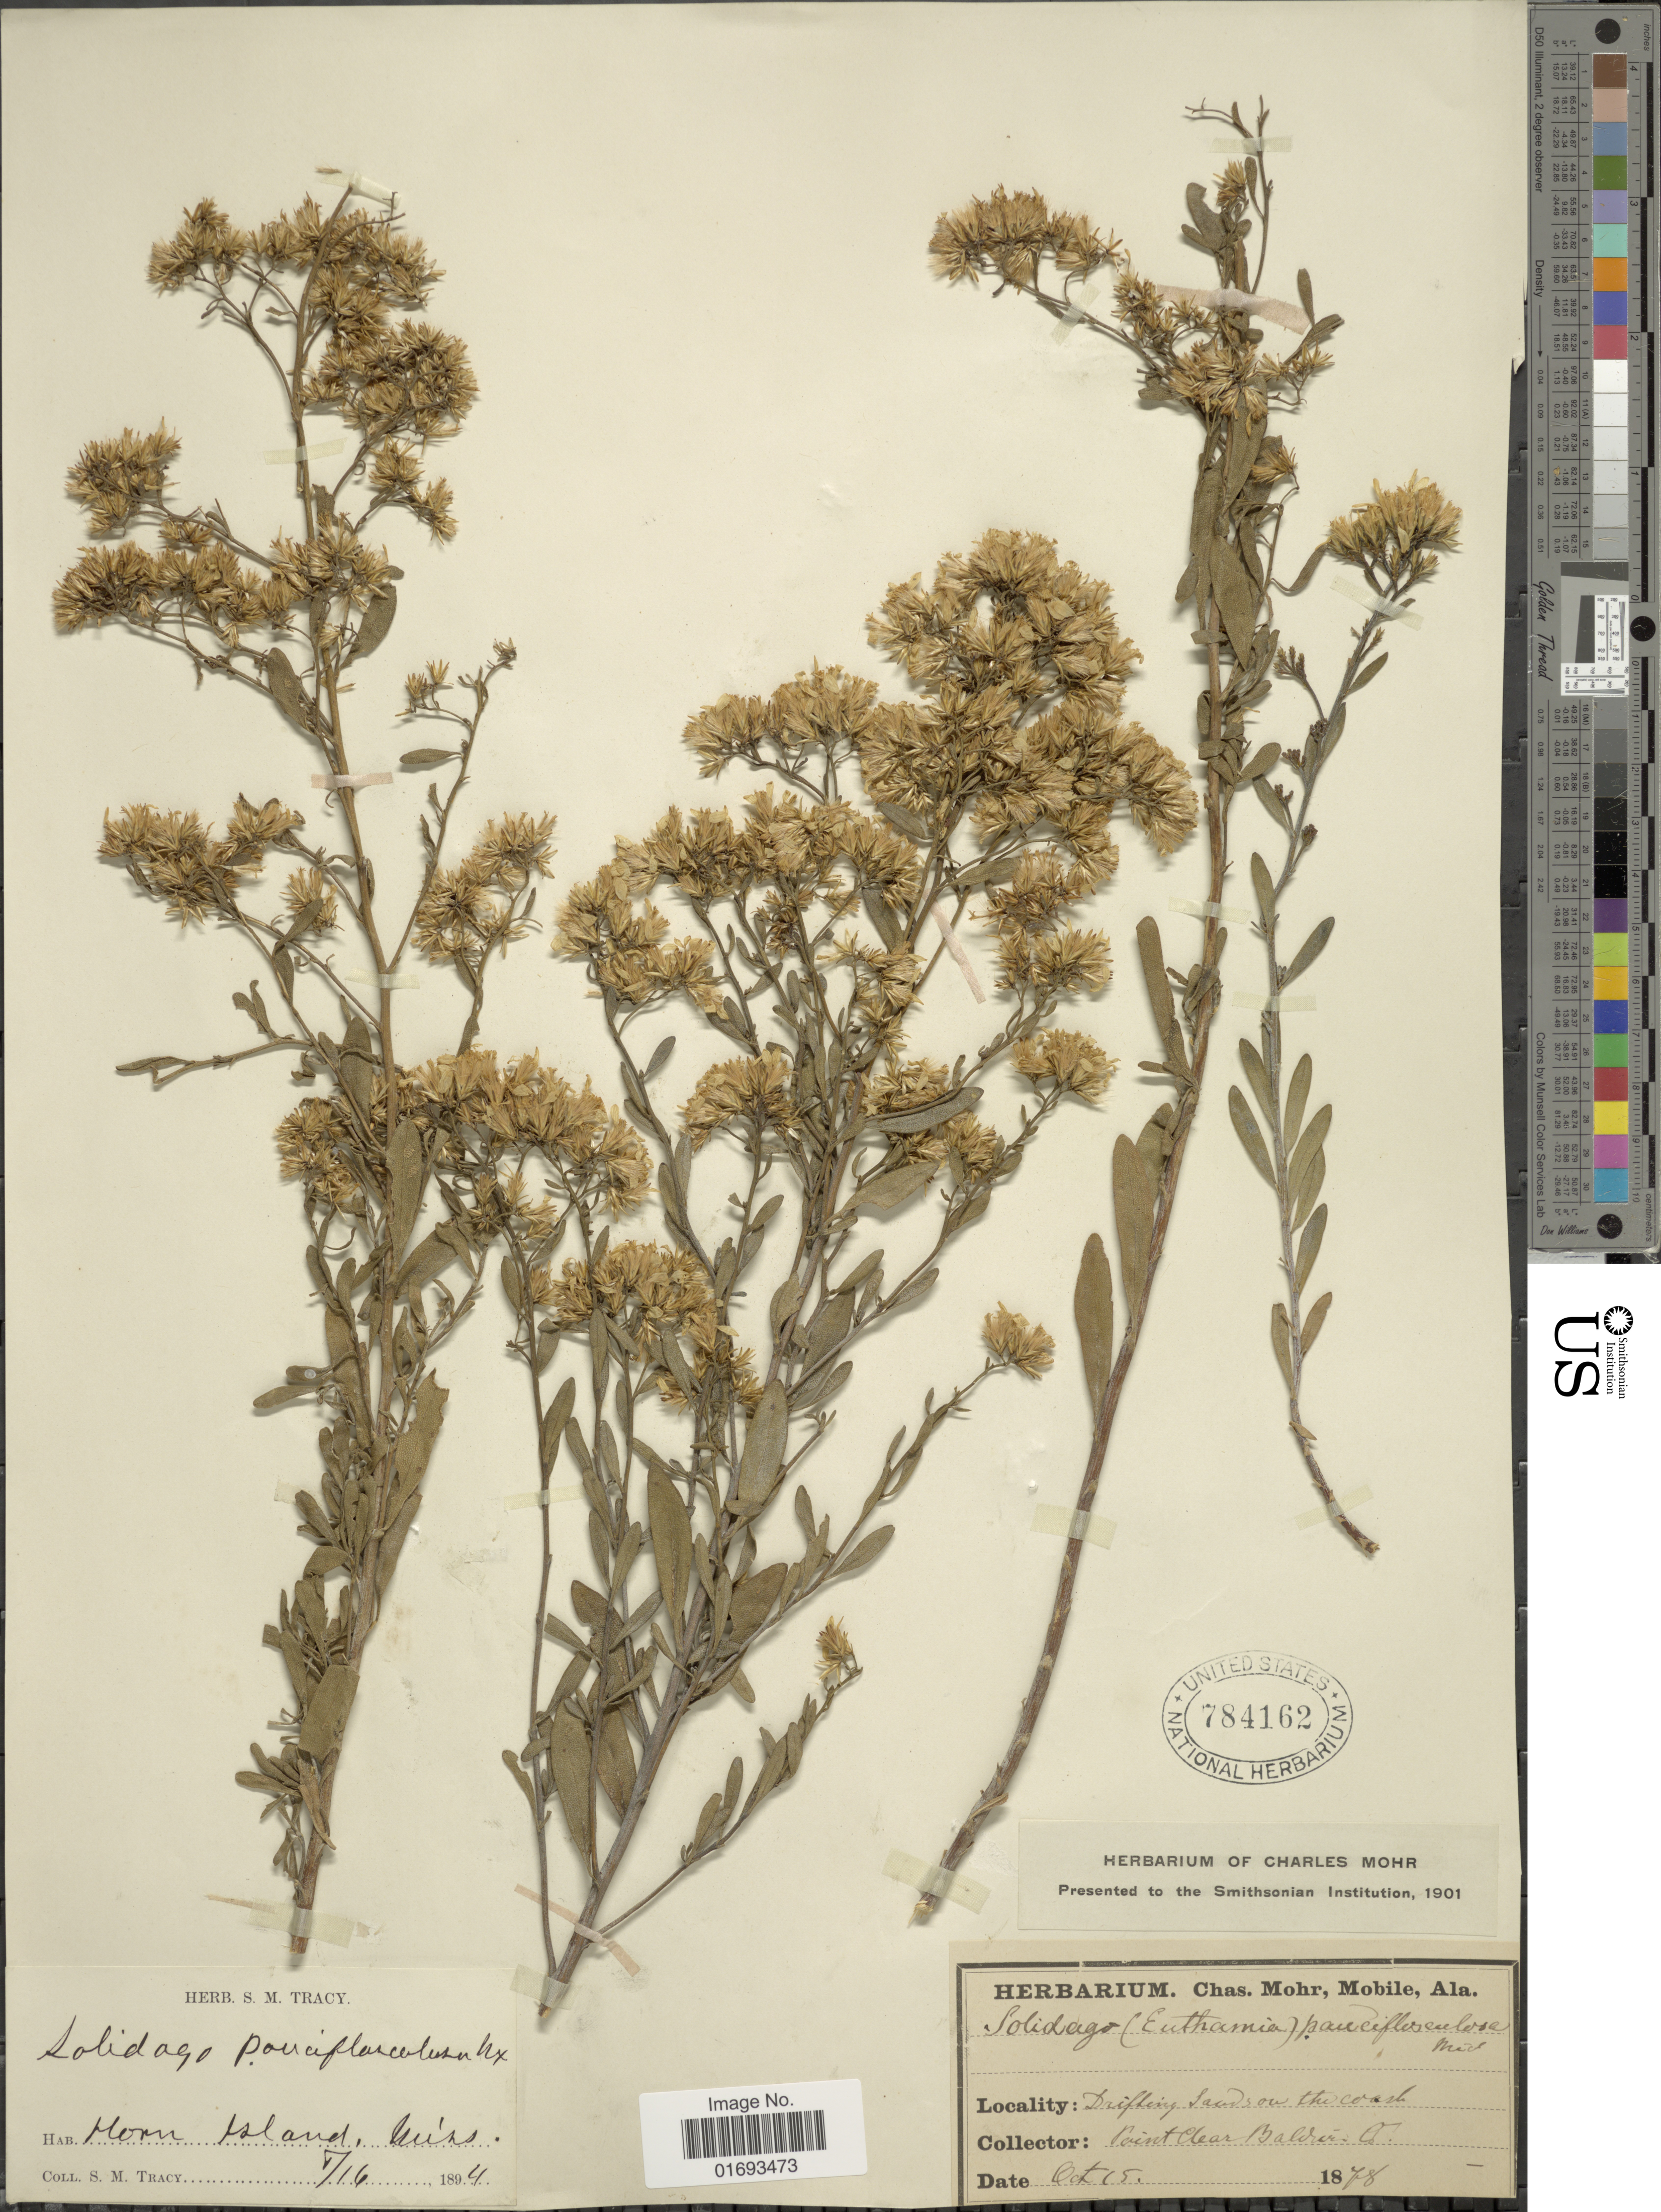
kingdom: Plantae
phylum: Tracheophyta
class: Magnoliopsida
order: Asterales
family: Asteraceae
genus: Chrysoma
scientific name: Chrysoma pauciflosculosa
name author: (Michx.) Greene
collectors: S. M. Tracy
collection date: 1894-01-16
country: United States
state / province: Mississippi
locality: Horn Island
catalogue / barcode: US 784162-2